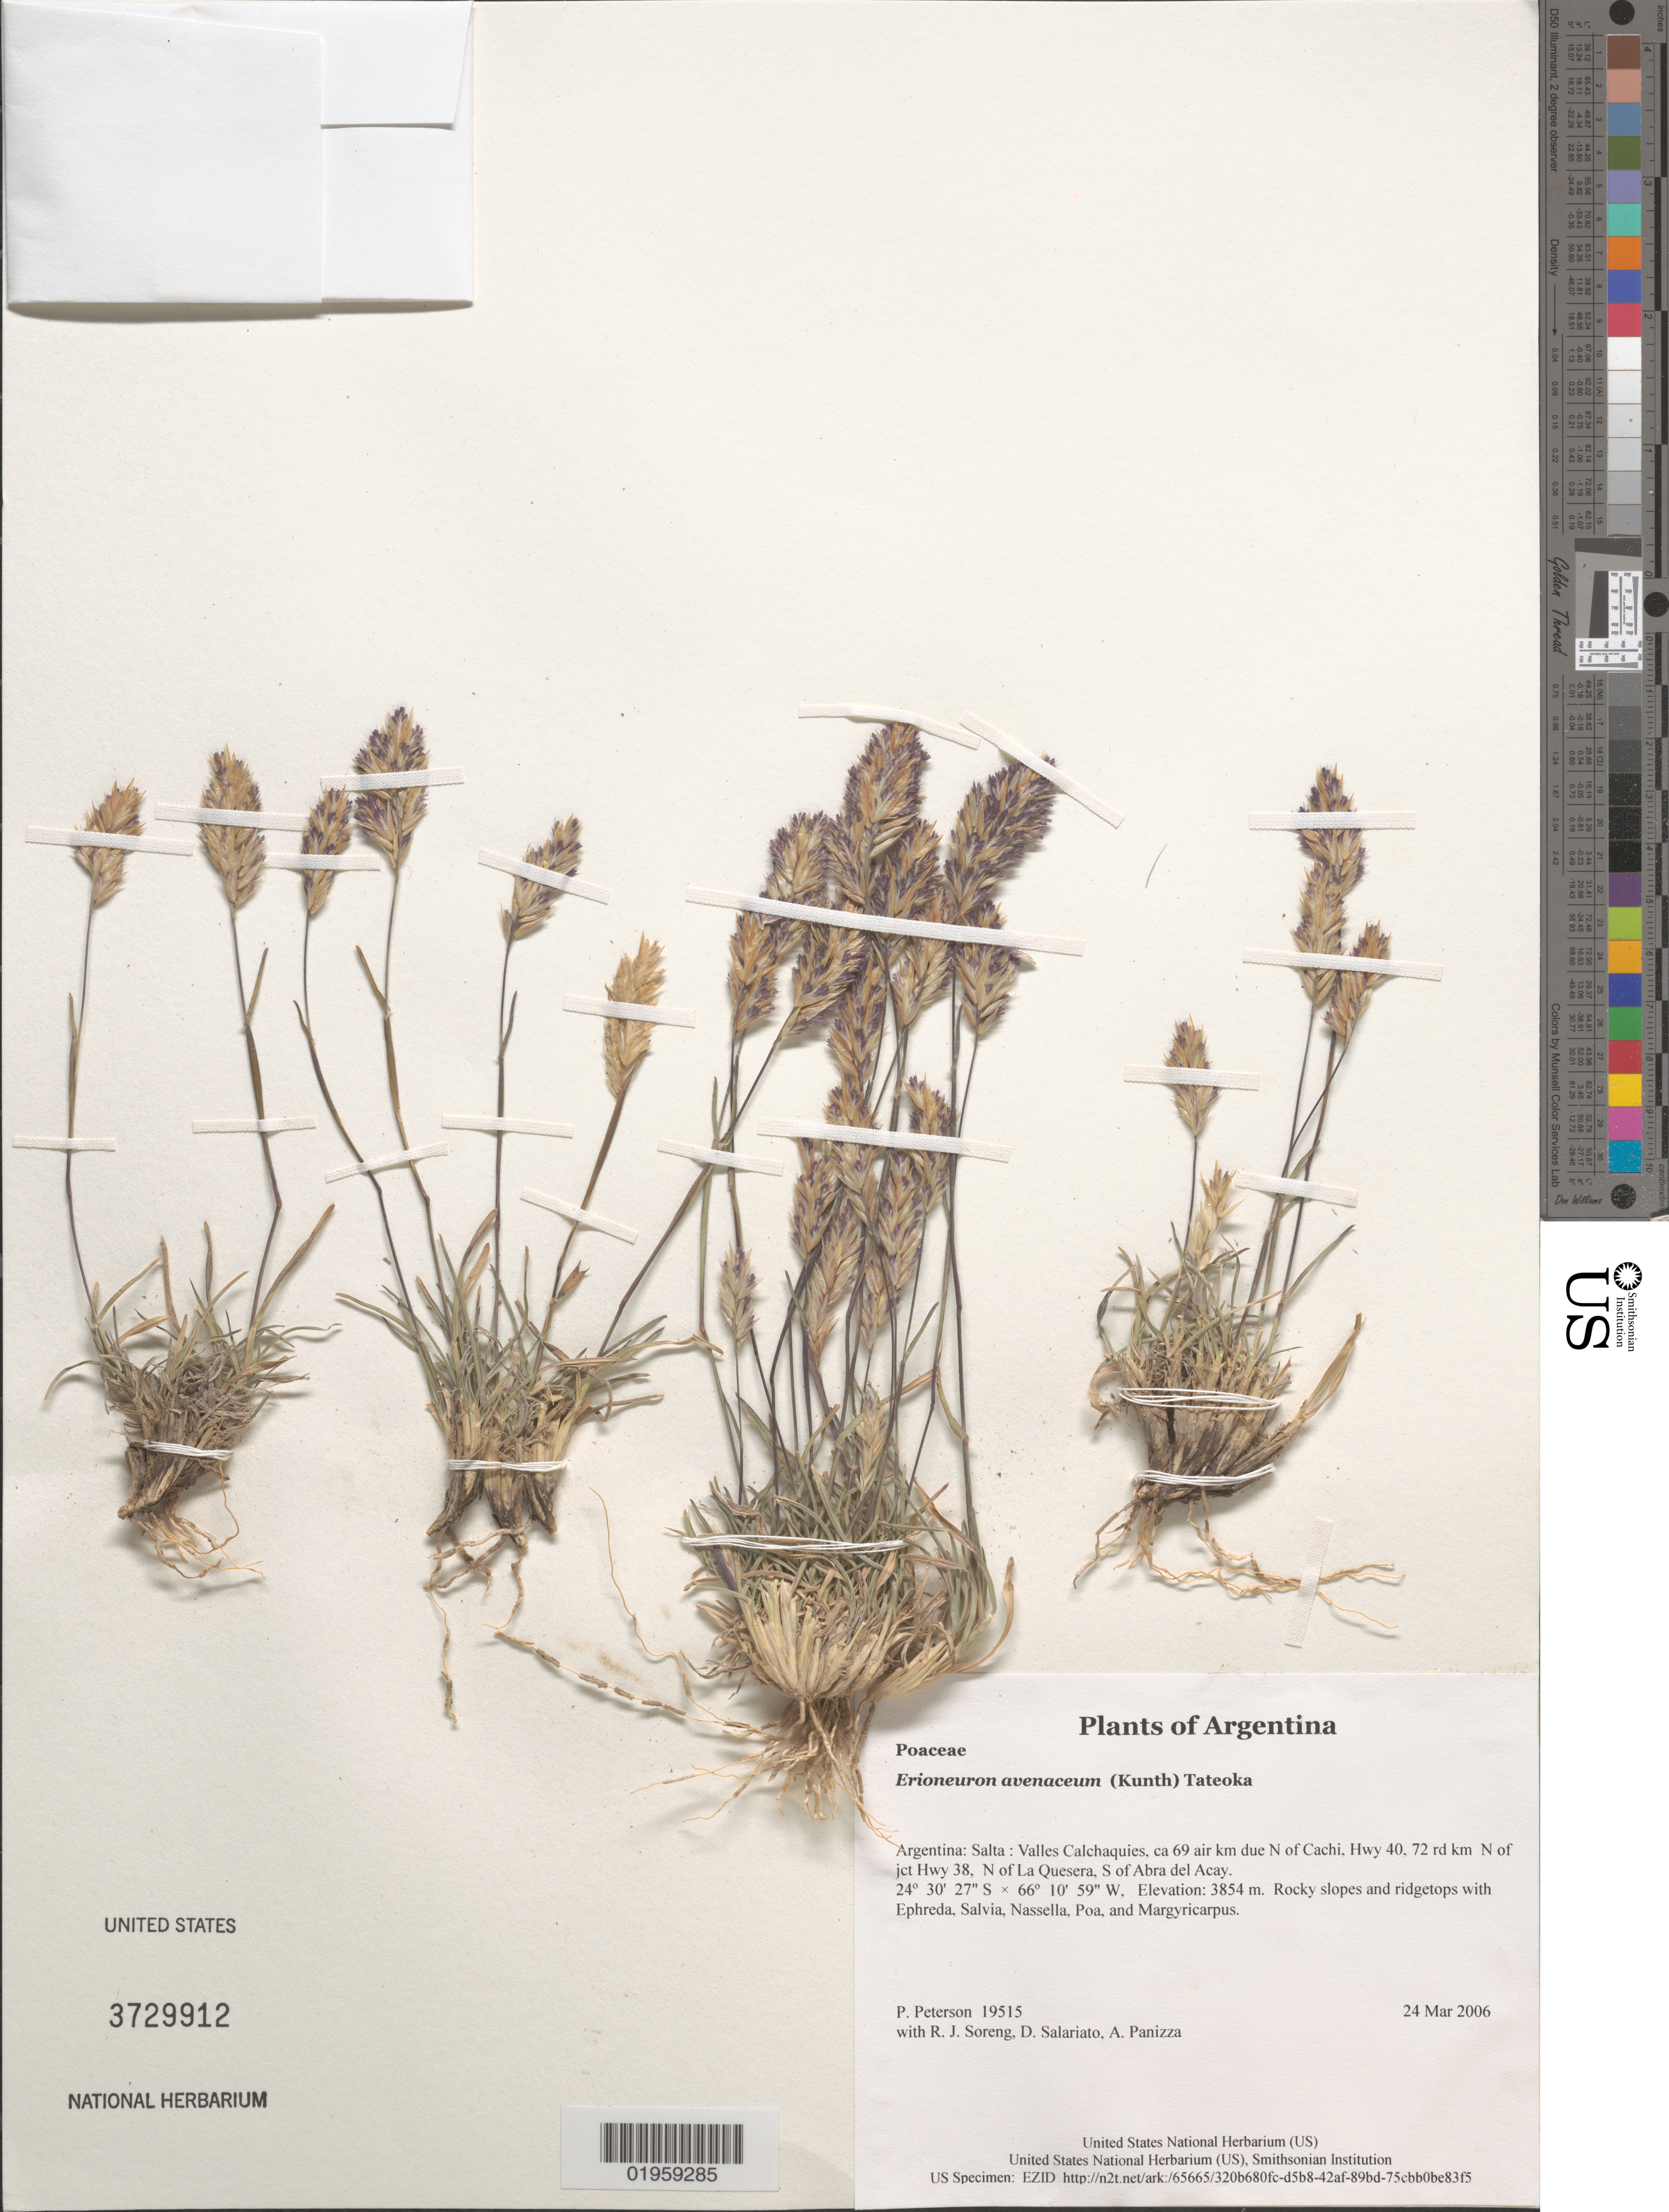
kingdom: Plantae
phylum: Tracheophyta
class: Liliopsida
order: Poales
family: Poaceae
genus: Erioneuron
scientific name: Erioneuron avenaceum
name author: (Kunth) Tateoka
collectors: P. M. Peterson, R. J. Soreng, D. Salariato & A. Panizza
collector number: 19515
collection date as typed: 24 Mar 2006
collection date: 2006-03-24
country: Argentina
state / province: Salta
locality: Valles Calchaquies, ca 69 air km due N of Cachi, Hwy 40, 72 rd km N of jct Hwy 38, N of La Quesera, S of Abra del Acay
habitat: Rocky slopes and ridgetops with Ephreda, Salvia, Nassella, Poa, and Margyricarpus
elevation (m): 3854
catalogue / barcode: US 3729912